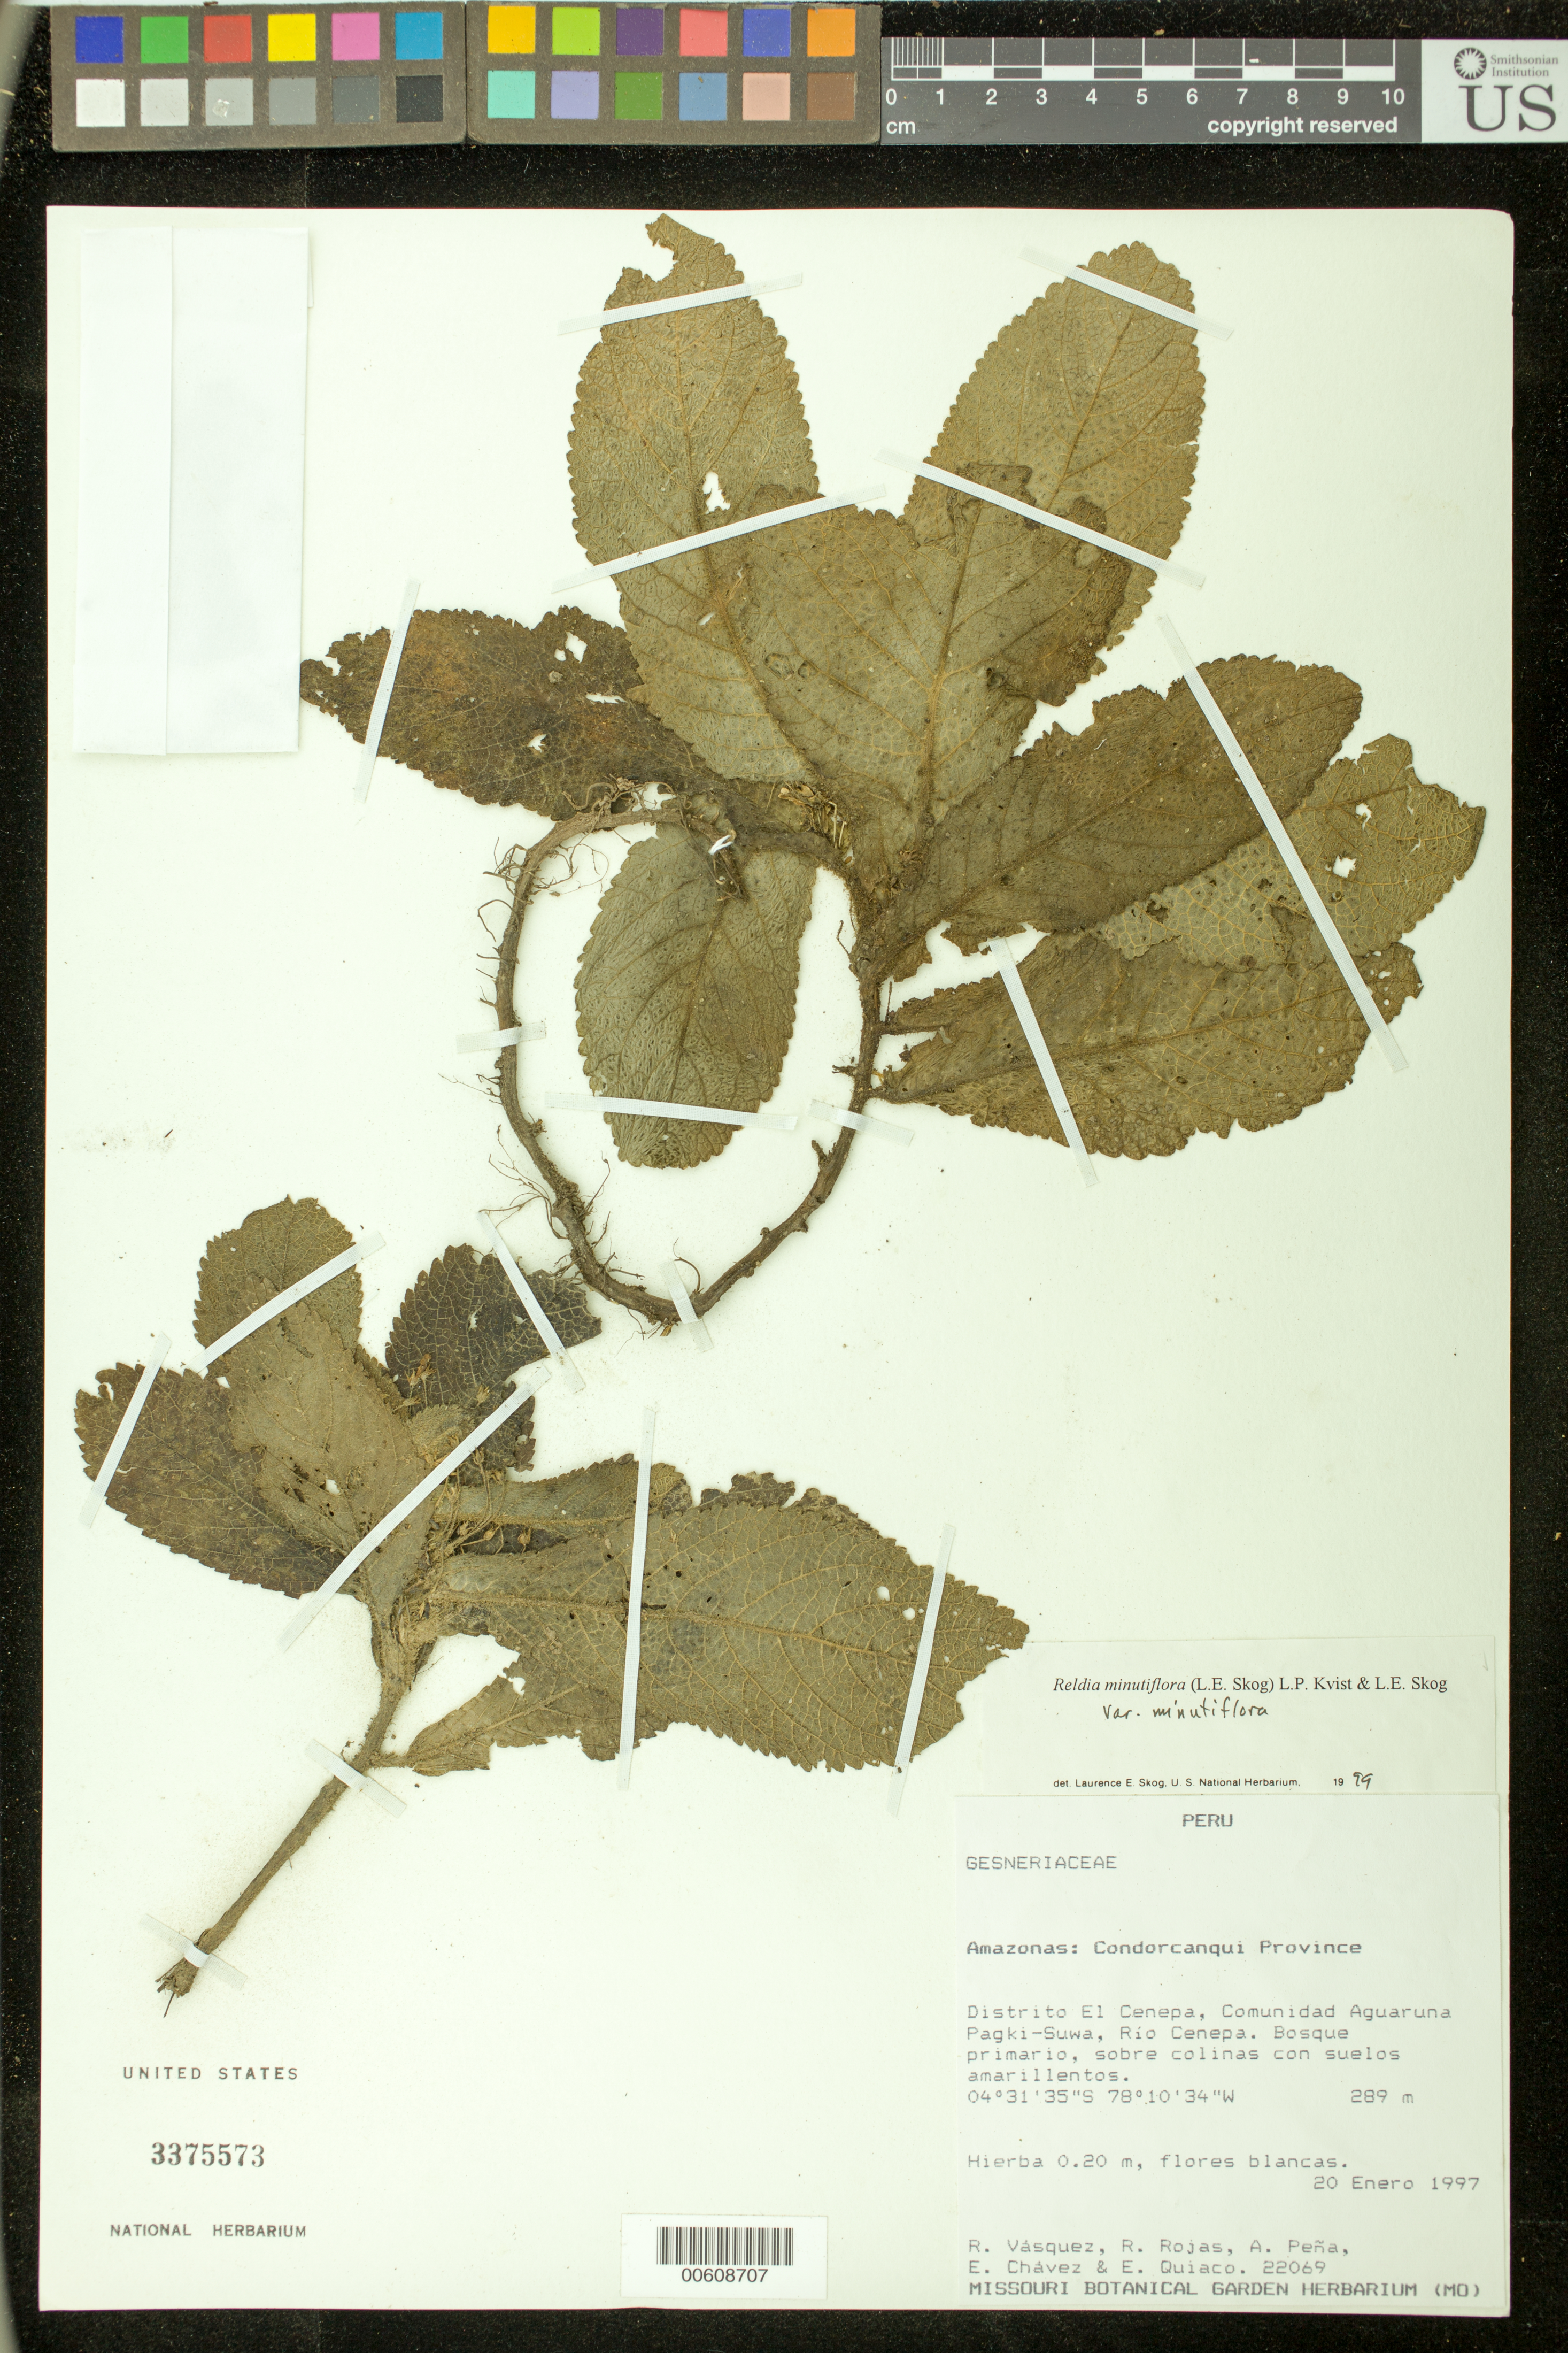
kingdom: Plantae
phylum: Tracheophyta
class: Magnoliopsida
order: Lamiales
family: Gesneriaceae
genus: Reldia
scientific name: Reldia minutiflora var. minutiflora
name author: (L.E. Skog) L.P. Kvist & L.E. Skog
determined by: Skog, Laurence E.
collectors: R. Vásquez, R. Rojas, A. Peña, E. Chávez & E. Quiaco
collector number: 22069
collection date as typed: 20 Jan 1997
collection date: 1997-01-20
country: Peru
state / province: Amazonas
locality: Prov. Condorcanqui, Dtto. El Cenepa; comunidad Aguaruna Pagki-Suwa, Río Cenepa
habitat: Bosque primario, sobre colinas con suelos amarillentos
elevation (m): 289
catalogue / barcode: US 3375573